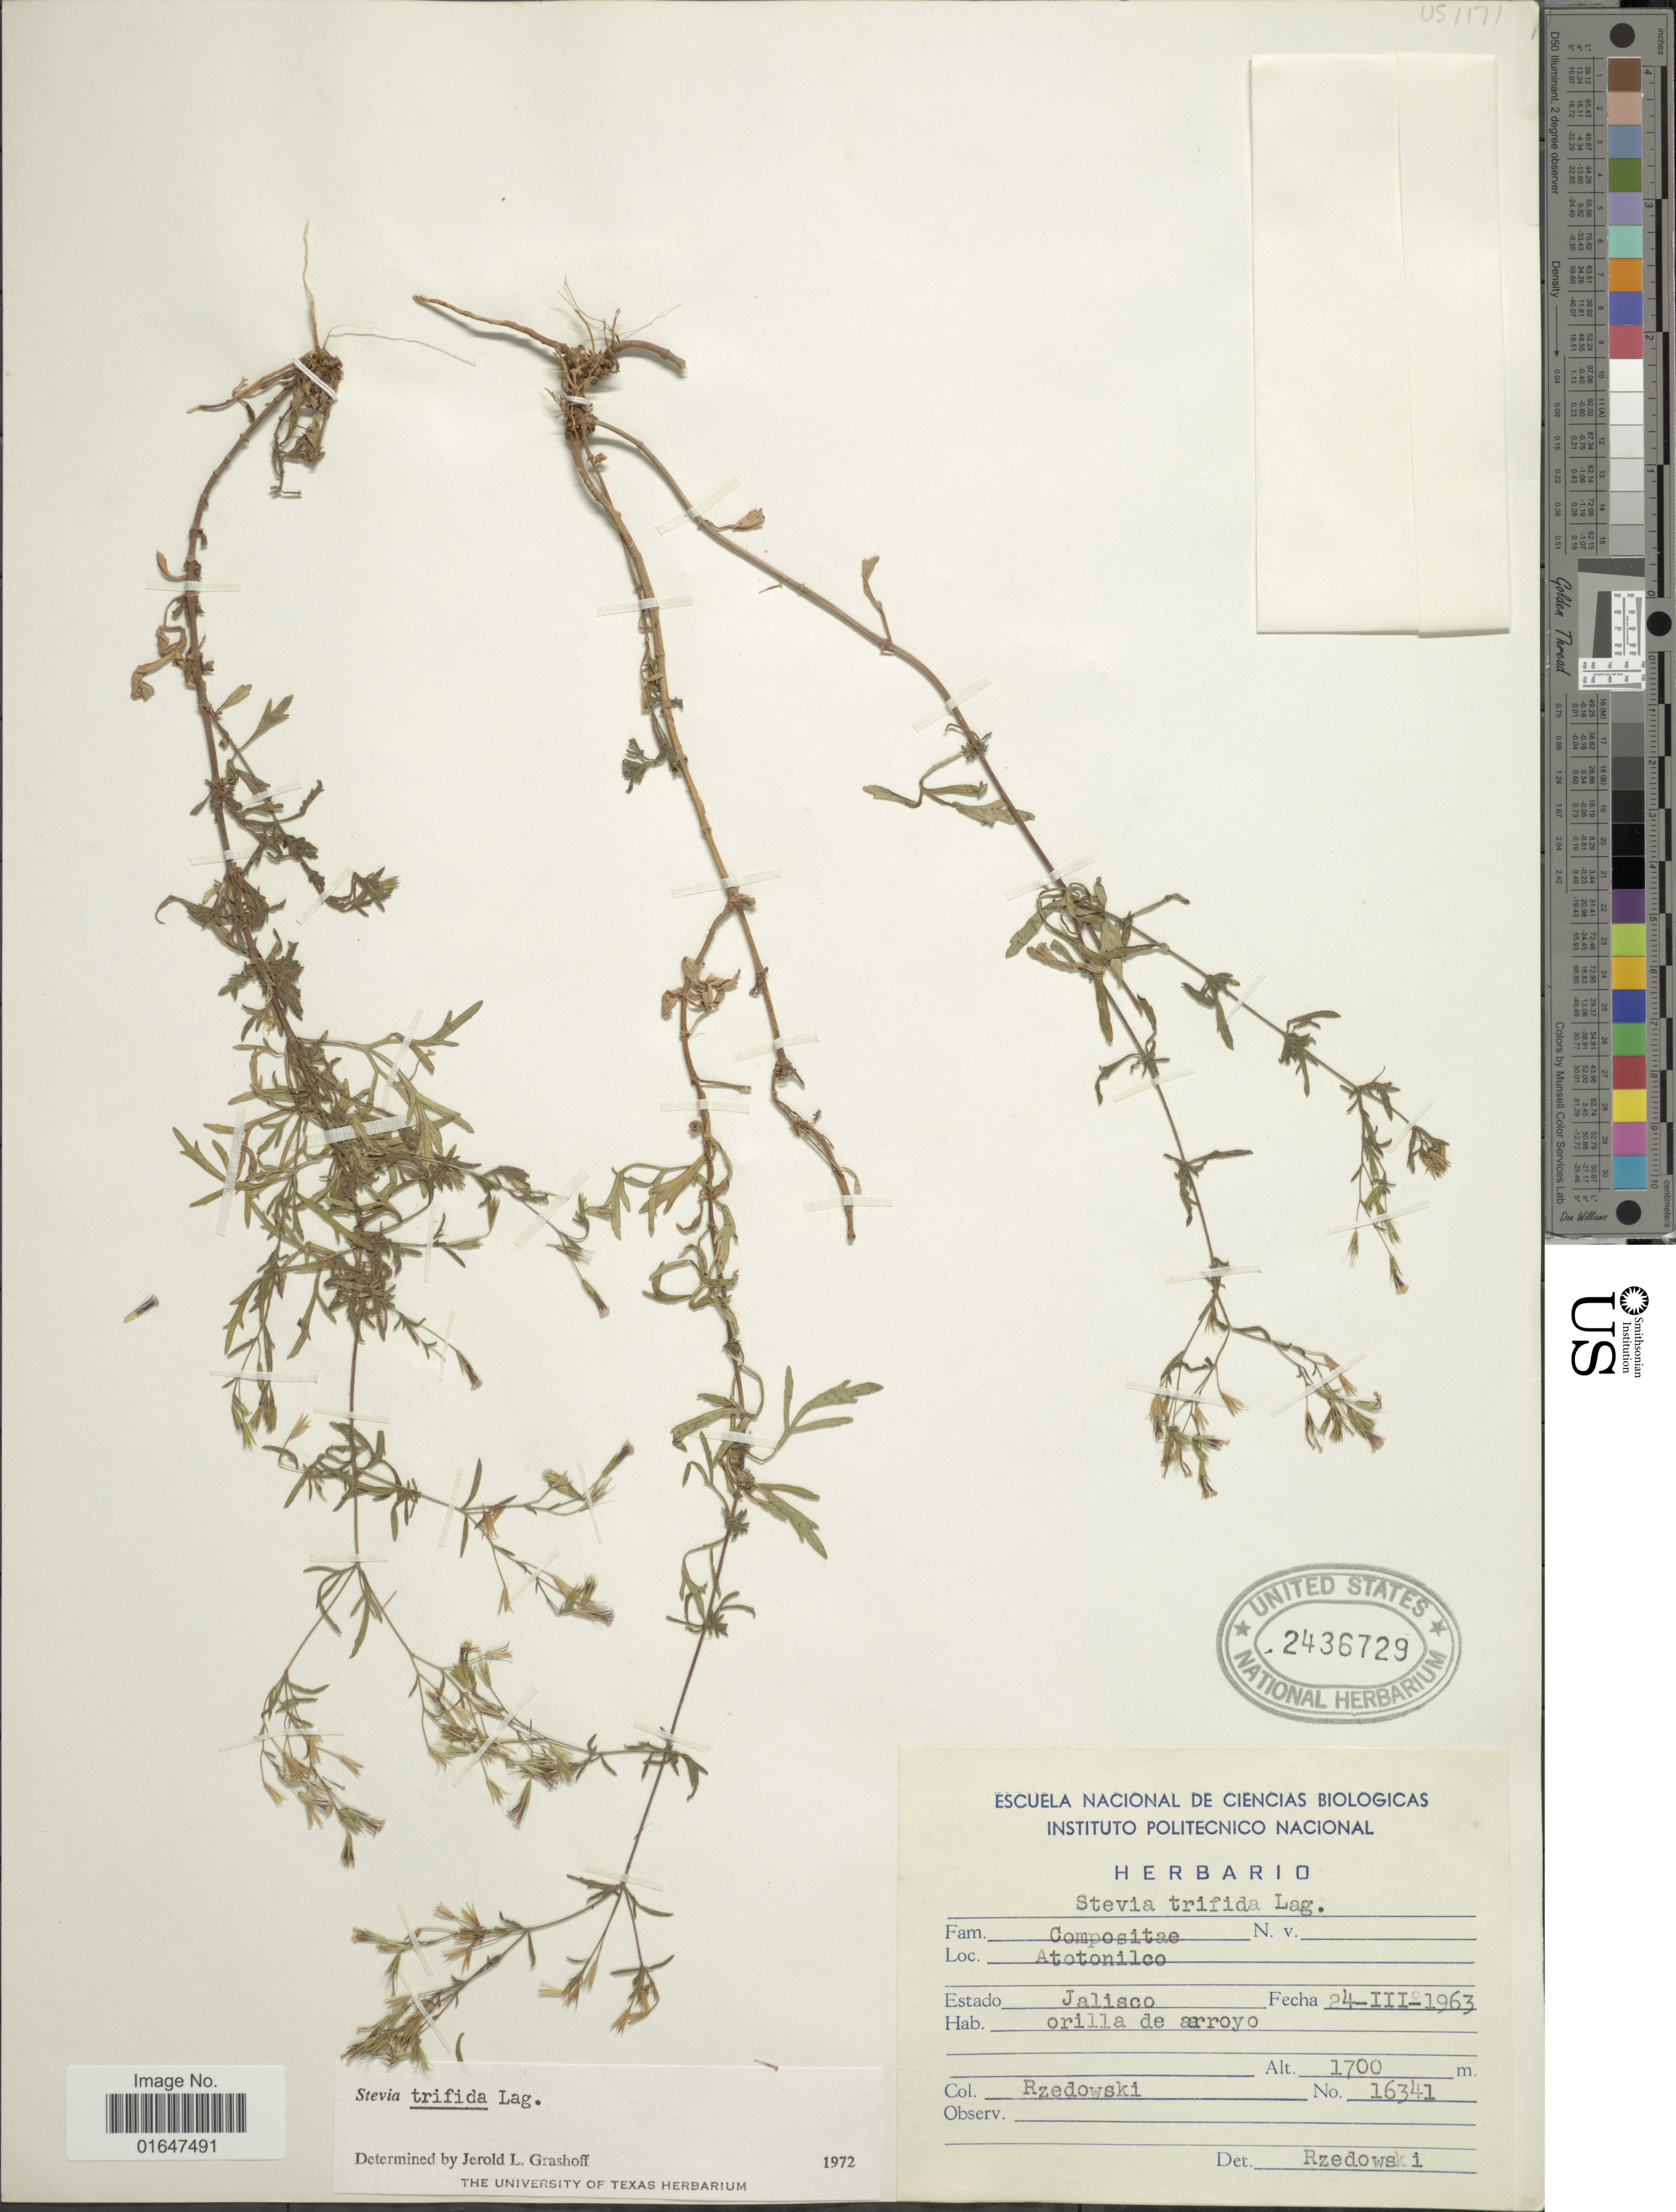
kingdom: Plantae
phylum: Tracheophyta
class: Magnoliopsida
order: Asterales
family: Asteraceae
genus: Stevia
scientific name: Stevia trifida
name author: Lag.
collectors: Rzedowski, --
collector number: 16341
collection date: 1963-03-24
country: Mexico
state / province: Jalisco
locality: Atotonilco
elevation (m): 1700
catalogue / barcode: US 2436729